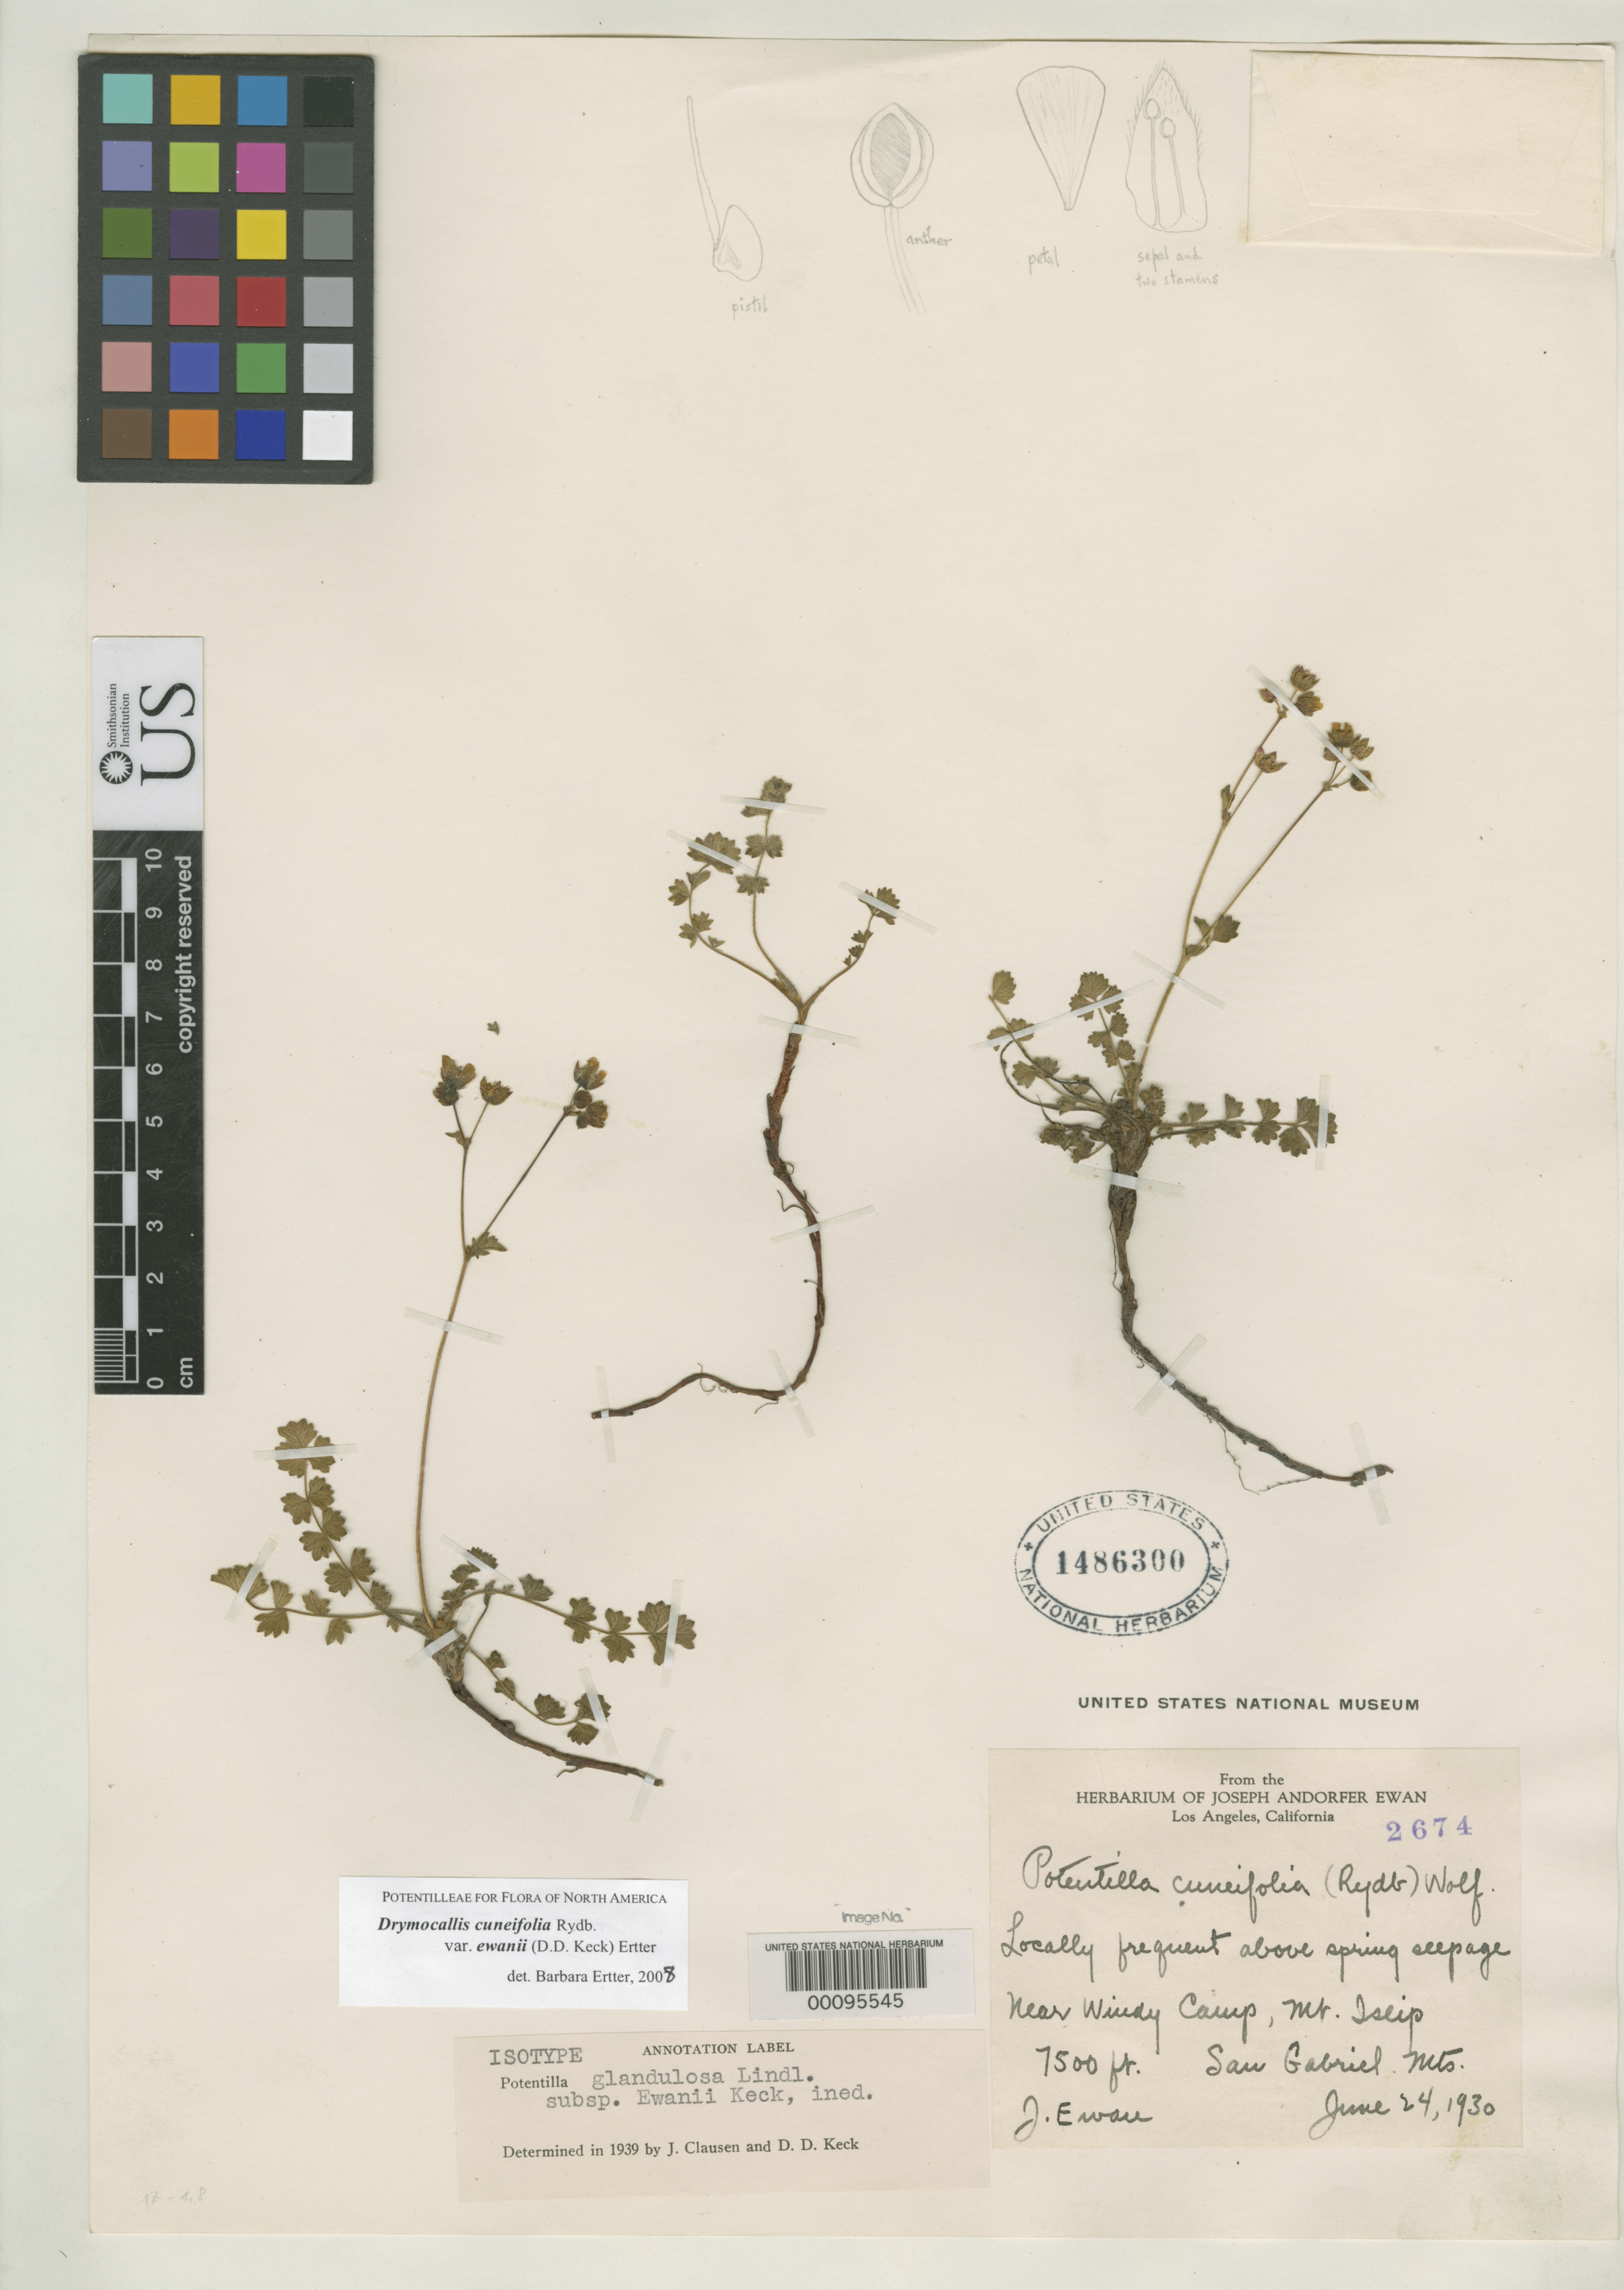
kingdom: Plantae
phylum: Tracheophyta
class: Magnoliopsida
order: Rosales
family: Rosaceae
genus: Potentilla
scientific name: Potentilla glandulosa subsp. ewanii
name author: D.D. Keck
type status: Isotype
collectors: J. A. Ewan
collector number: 2674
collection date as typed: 24 Jun 1930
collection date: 1930-06-24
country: United States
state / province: California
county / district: Los Angeles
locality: Near Windy Camp, Mt. Iseip, San Gabriel Mts.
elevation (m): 2286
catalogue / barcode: US 1486300